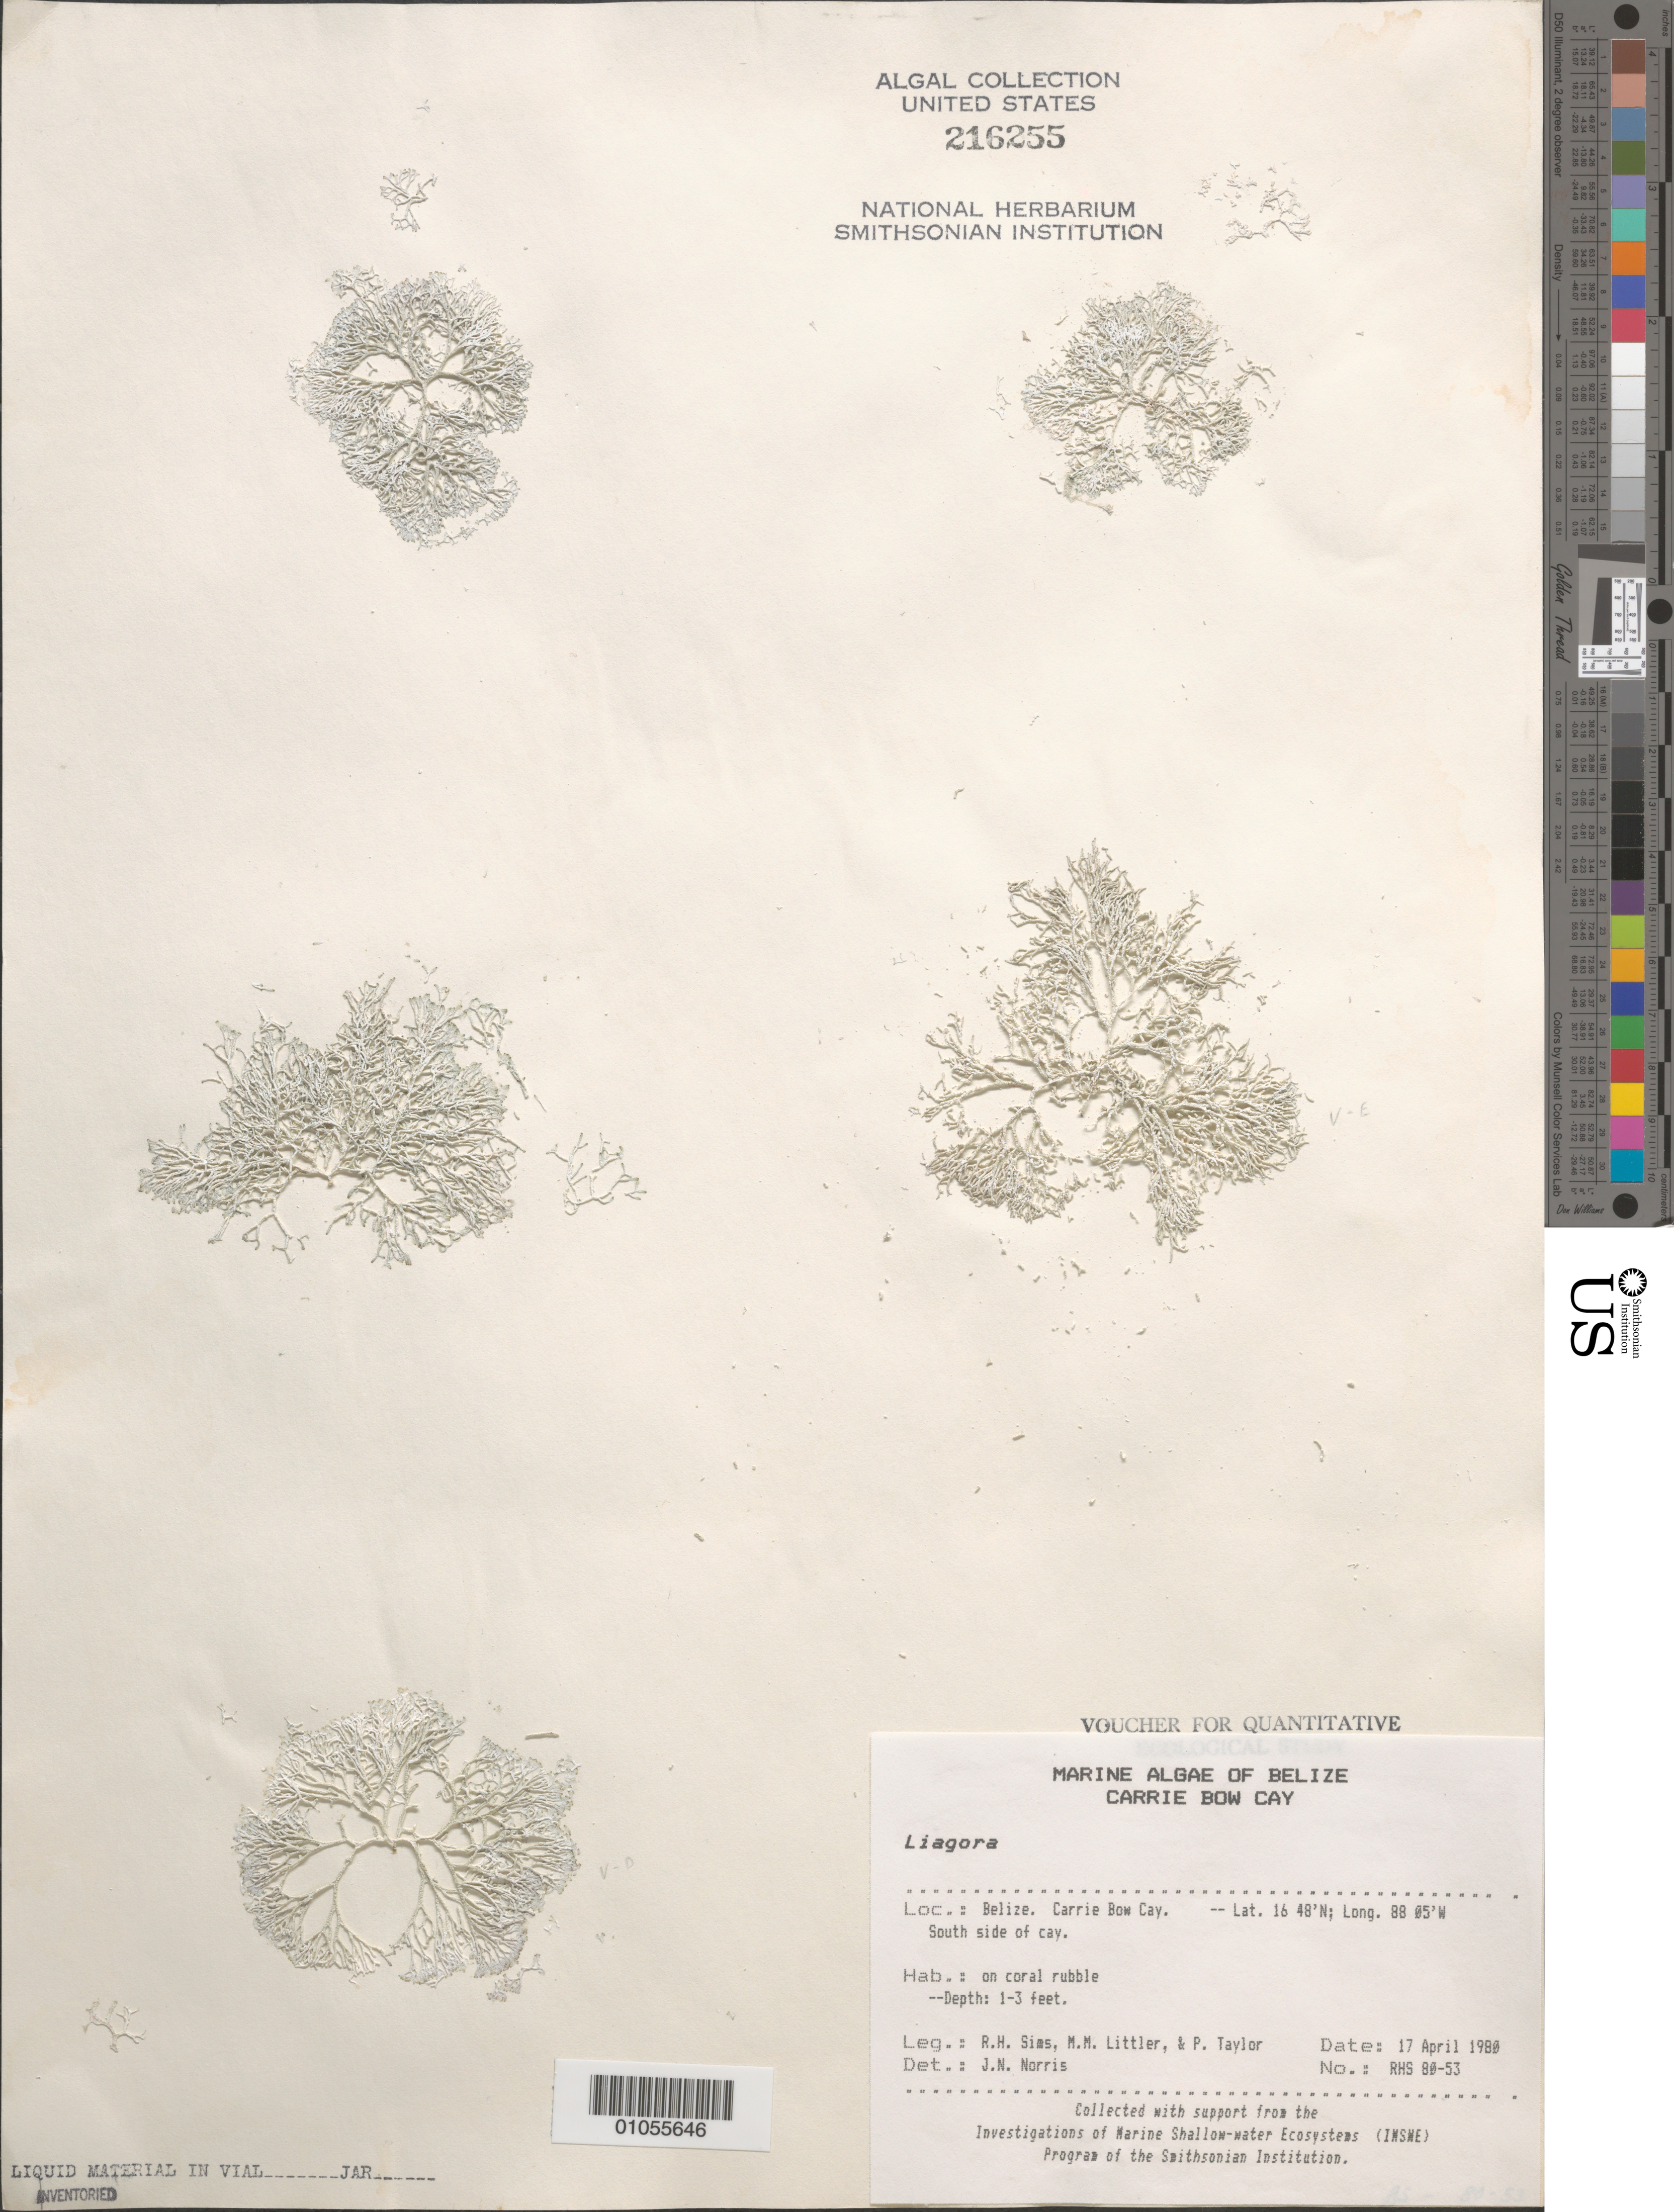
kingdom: Plantae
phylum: Rhodophyta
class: Florideophyceae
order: Nemaliales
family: Liagoraceae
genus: Liagora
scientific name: Liagora sp.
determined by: Norris, James N.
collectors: R. H. Sims, M. M. Littler & P. R. Taylor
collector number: RHS 80-53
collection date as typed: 17 Apr 1980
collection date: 1980-04-17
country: Belize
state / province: Stann Creek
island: Carrie Bow Cay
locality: South side of the cay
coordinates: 16 48'N, 88 05'W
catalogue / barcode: US 216255